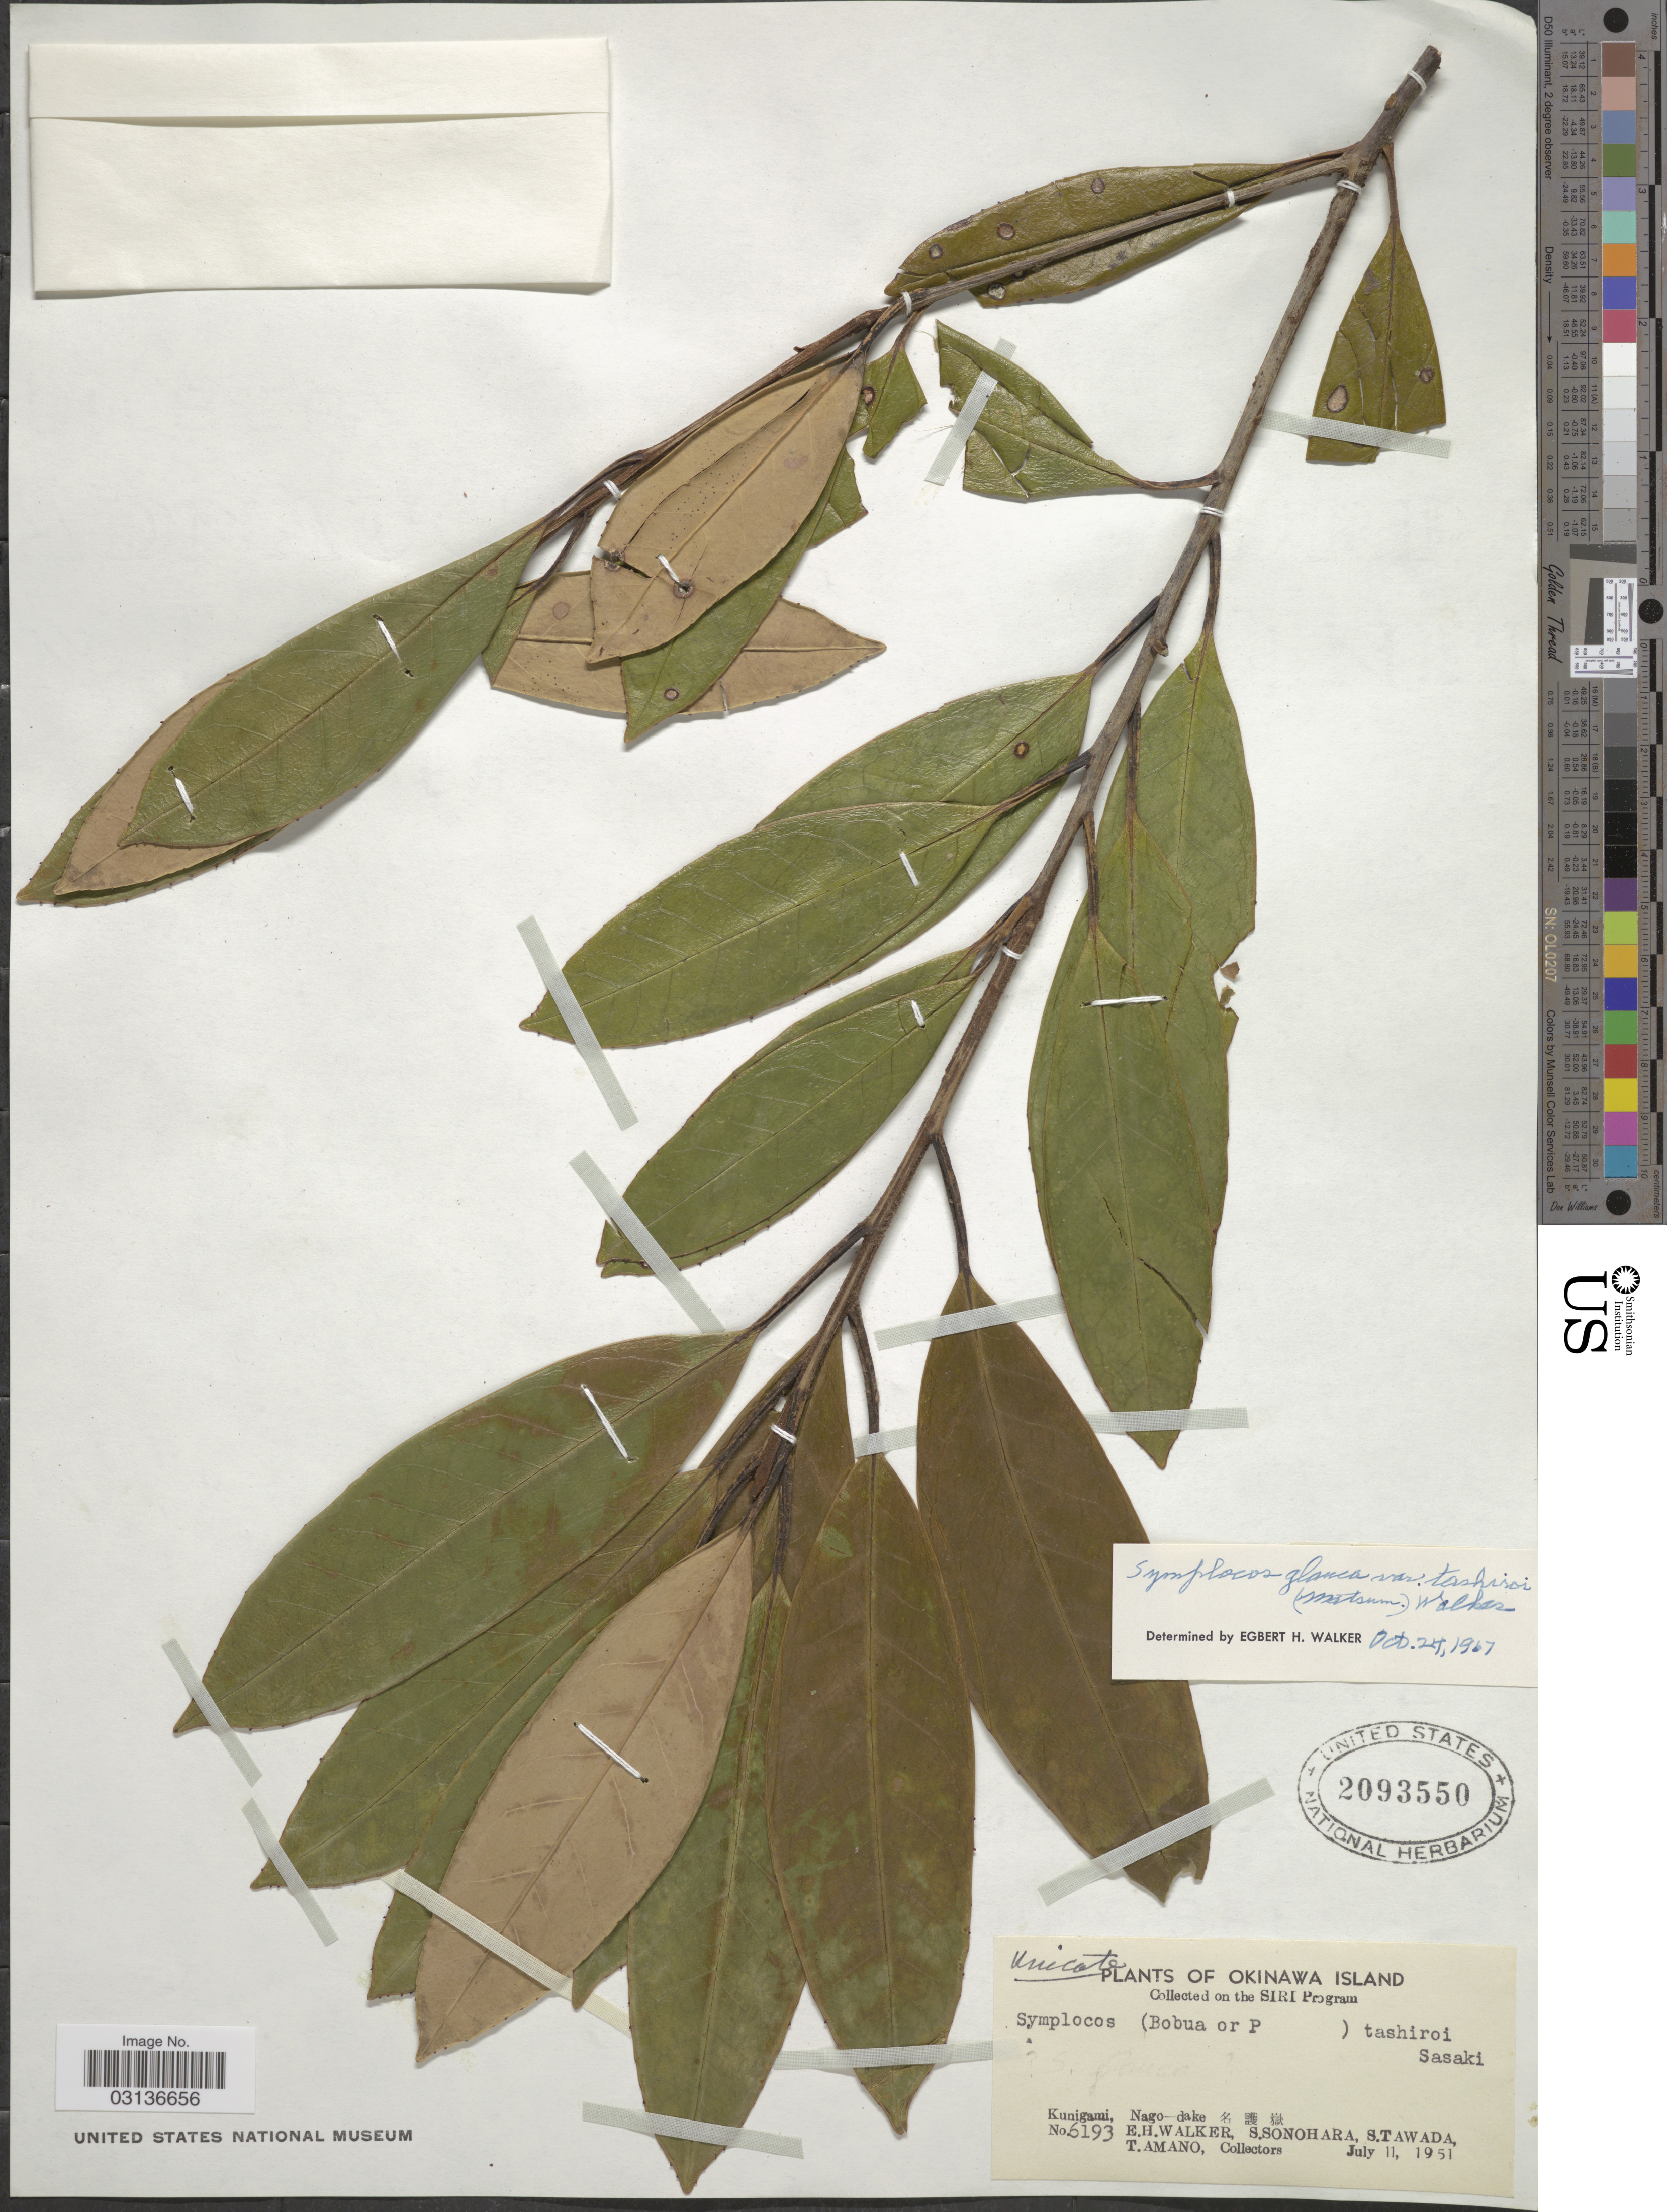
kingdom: Plantae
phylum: Tracheophyta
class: Magnoliopsida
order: Ericales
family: Symplocaceae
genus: Symplocos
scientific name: Symplocos glauca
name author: (Thunb.) Koidz.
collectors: E. H. Walker, S. Sonohara, S. Tawada & T. Amano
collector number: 6193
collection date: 1951-07-11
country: Japan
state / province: Okinawa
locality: Kunigami, Nago-dake X.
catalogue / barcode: US 2093550